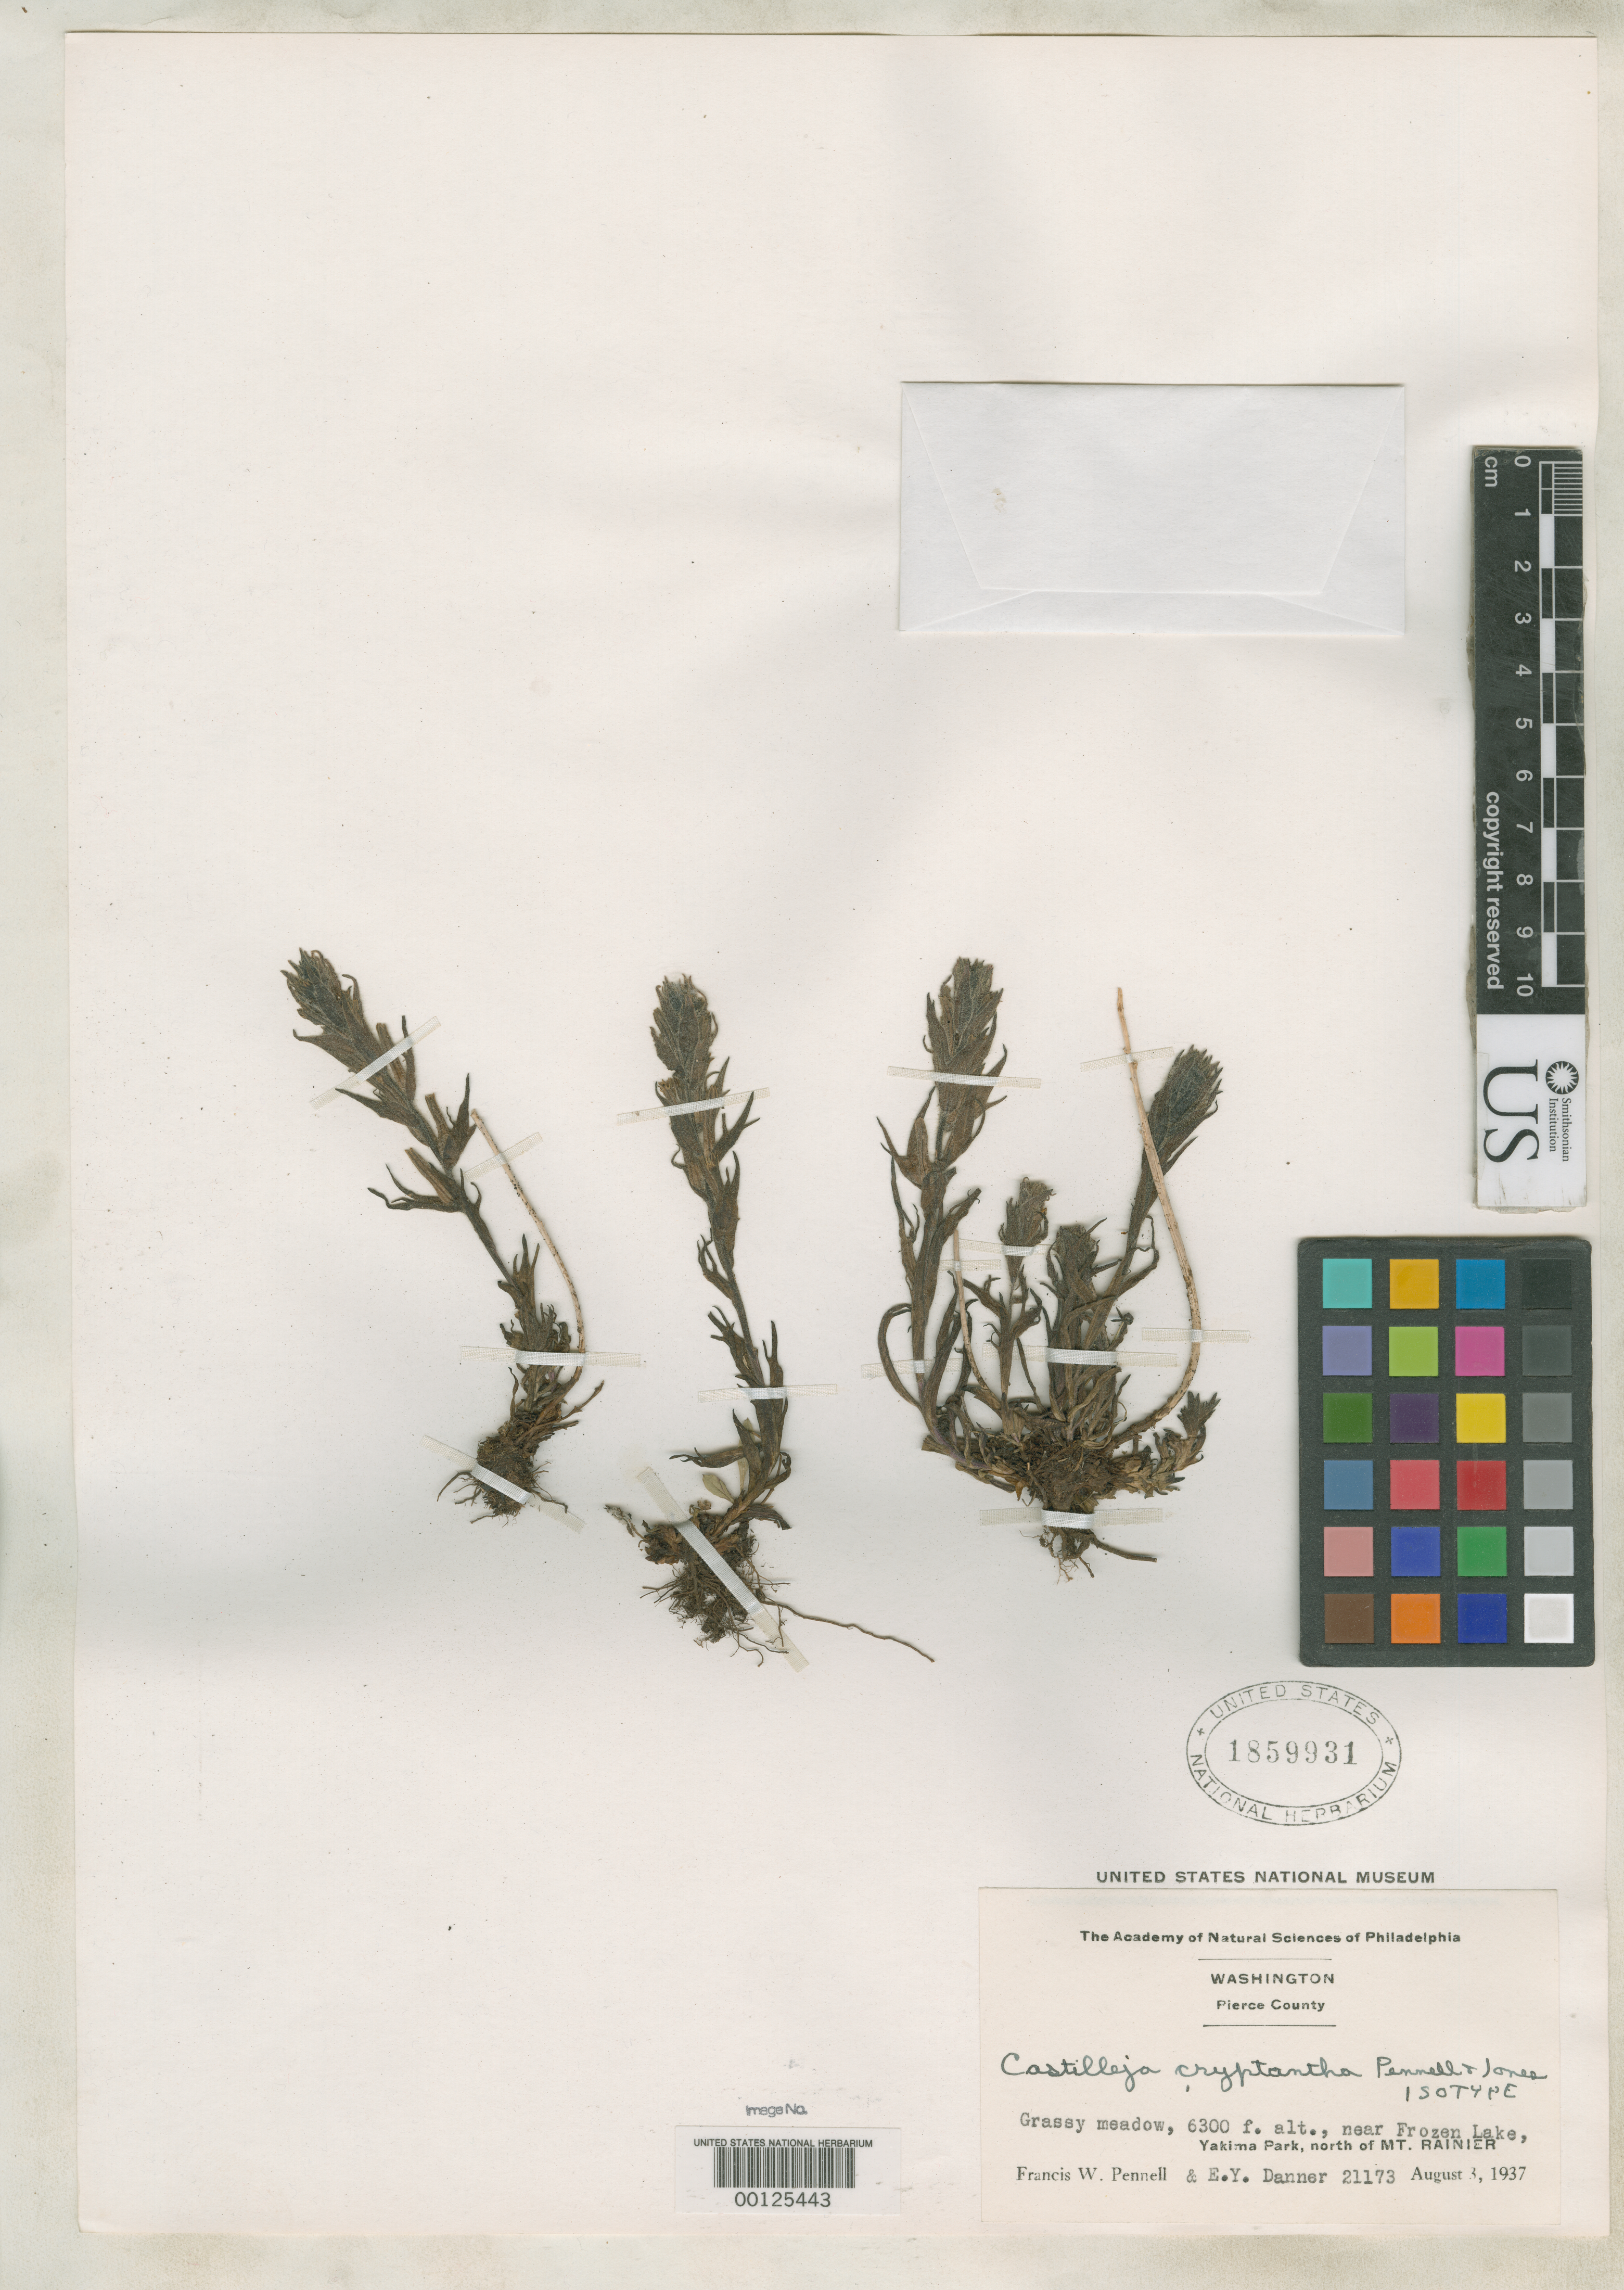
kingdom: Plantae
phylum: Tracheophyta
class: Magnoliopsida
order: Lamiales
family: Orobanchaceae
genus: Castilleja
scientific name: Castilleja cryptantha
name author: Pennell & G.N. Jones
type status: Isotype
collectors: F. W. Pennell & E. Danner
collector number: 21173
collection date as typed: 03 Aug 1937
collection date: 1937-08-03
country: United States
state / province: Washington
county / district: Pierce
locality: Yakima Park.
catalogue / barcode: US 1859931